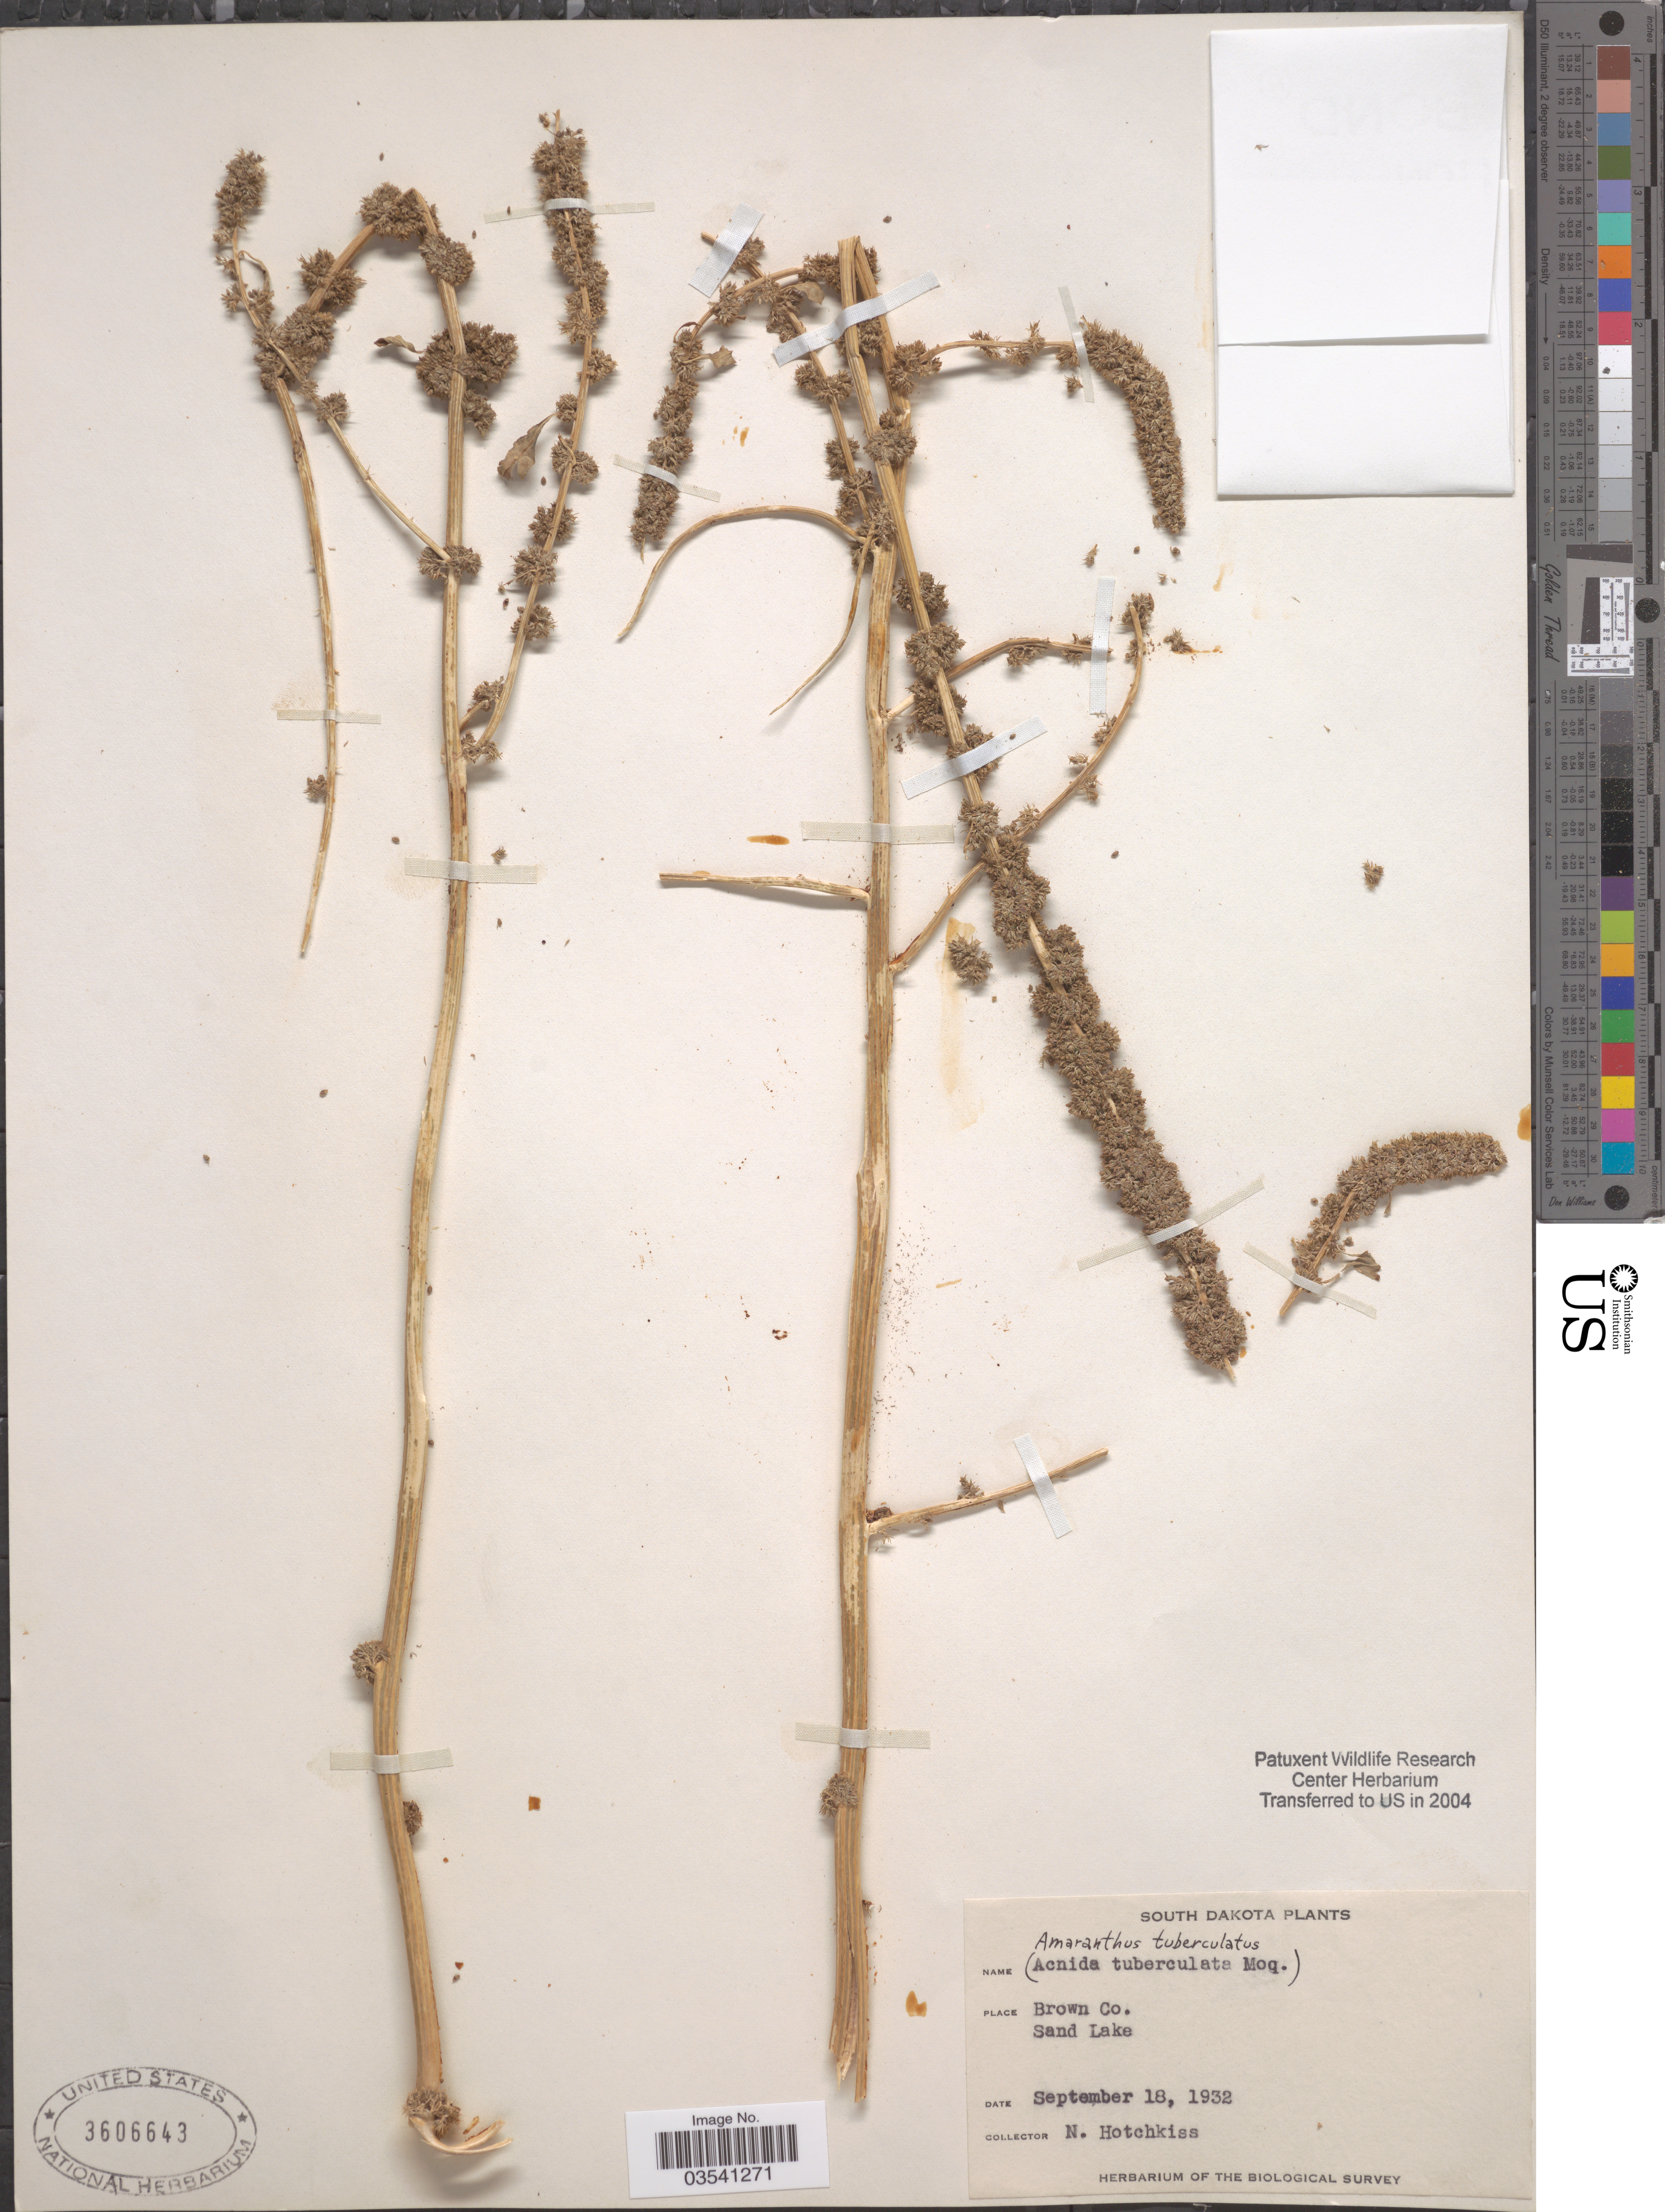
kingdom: Plantae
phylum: Tracheophyta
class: Magnoliopsida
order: Caryophyllales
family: Amaranthaceae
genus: Amaranthus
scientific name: Amaranthus tuberculatus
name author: (Moq.) J.D. Sauer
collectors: N. Hotchkiss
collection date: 1932-09-18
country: United States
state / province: South Dakota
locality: Brown Co. Sand Lake.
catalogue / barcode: US 3606643